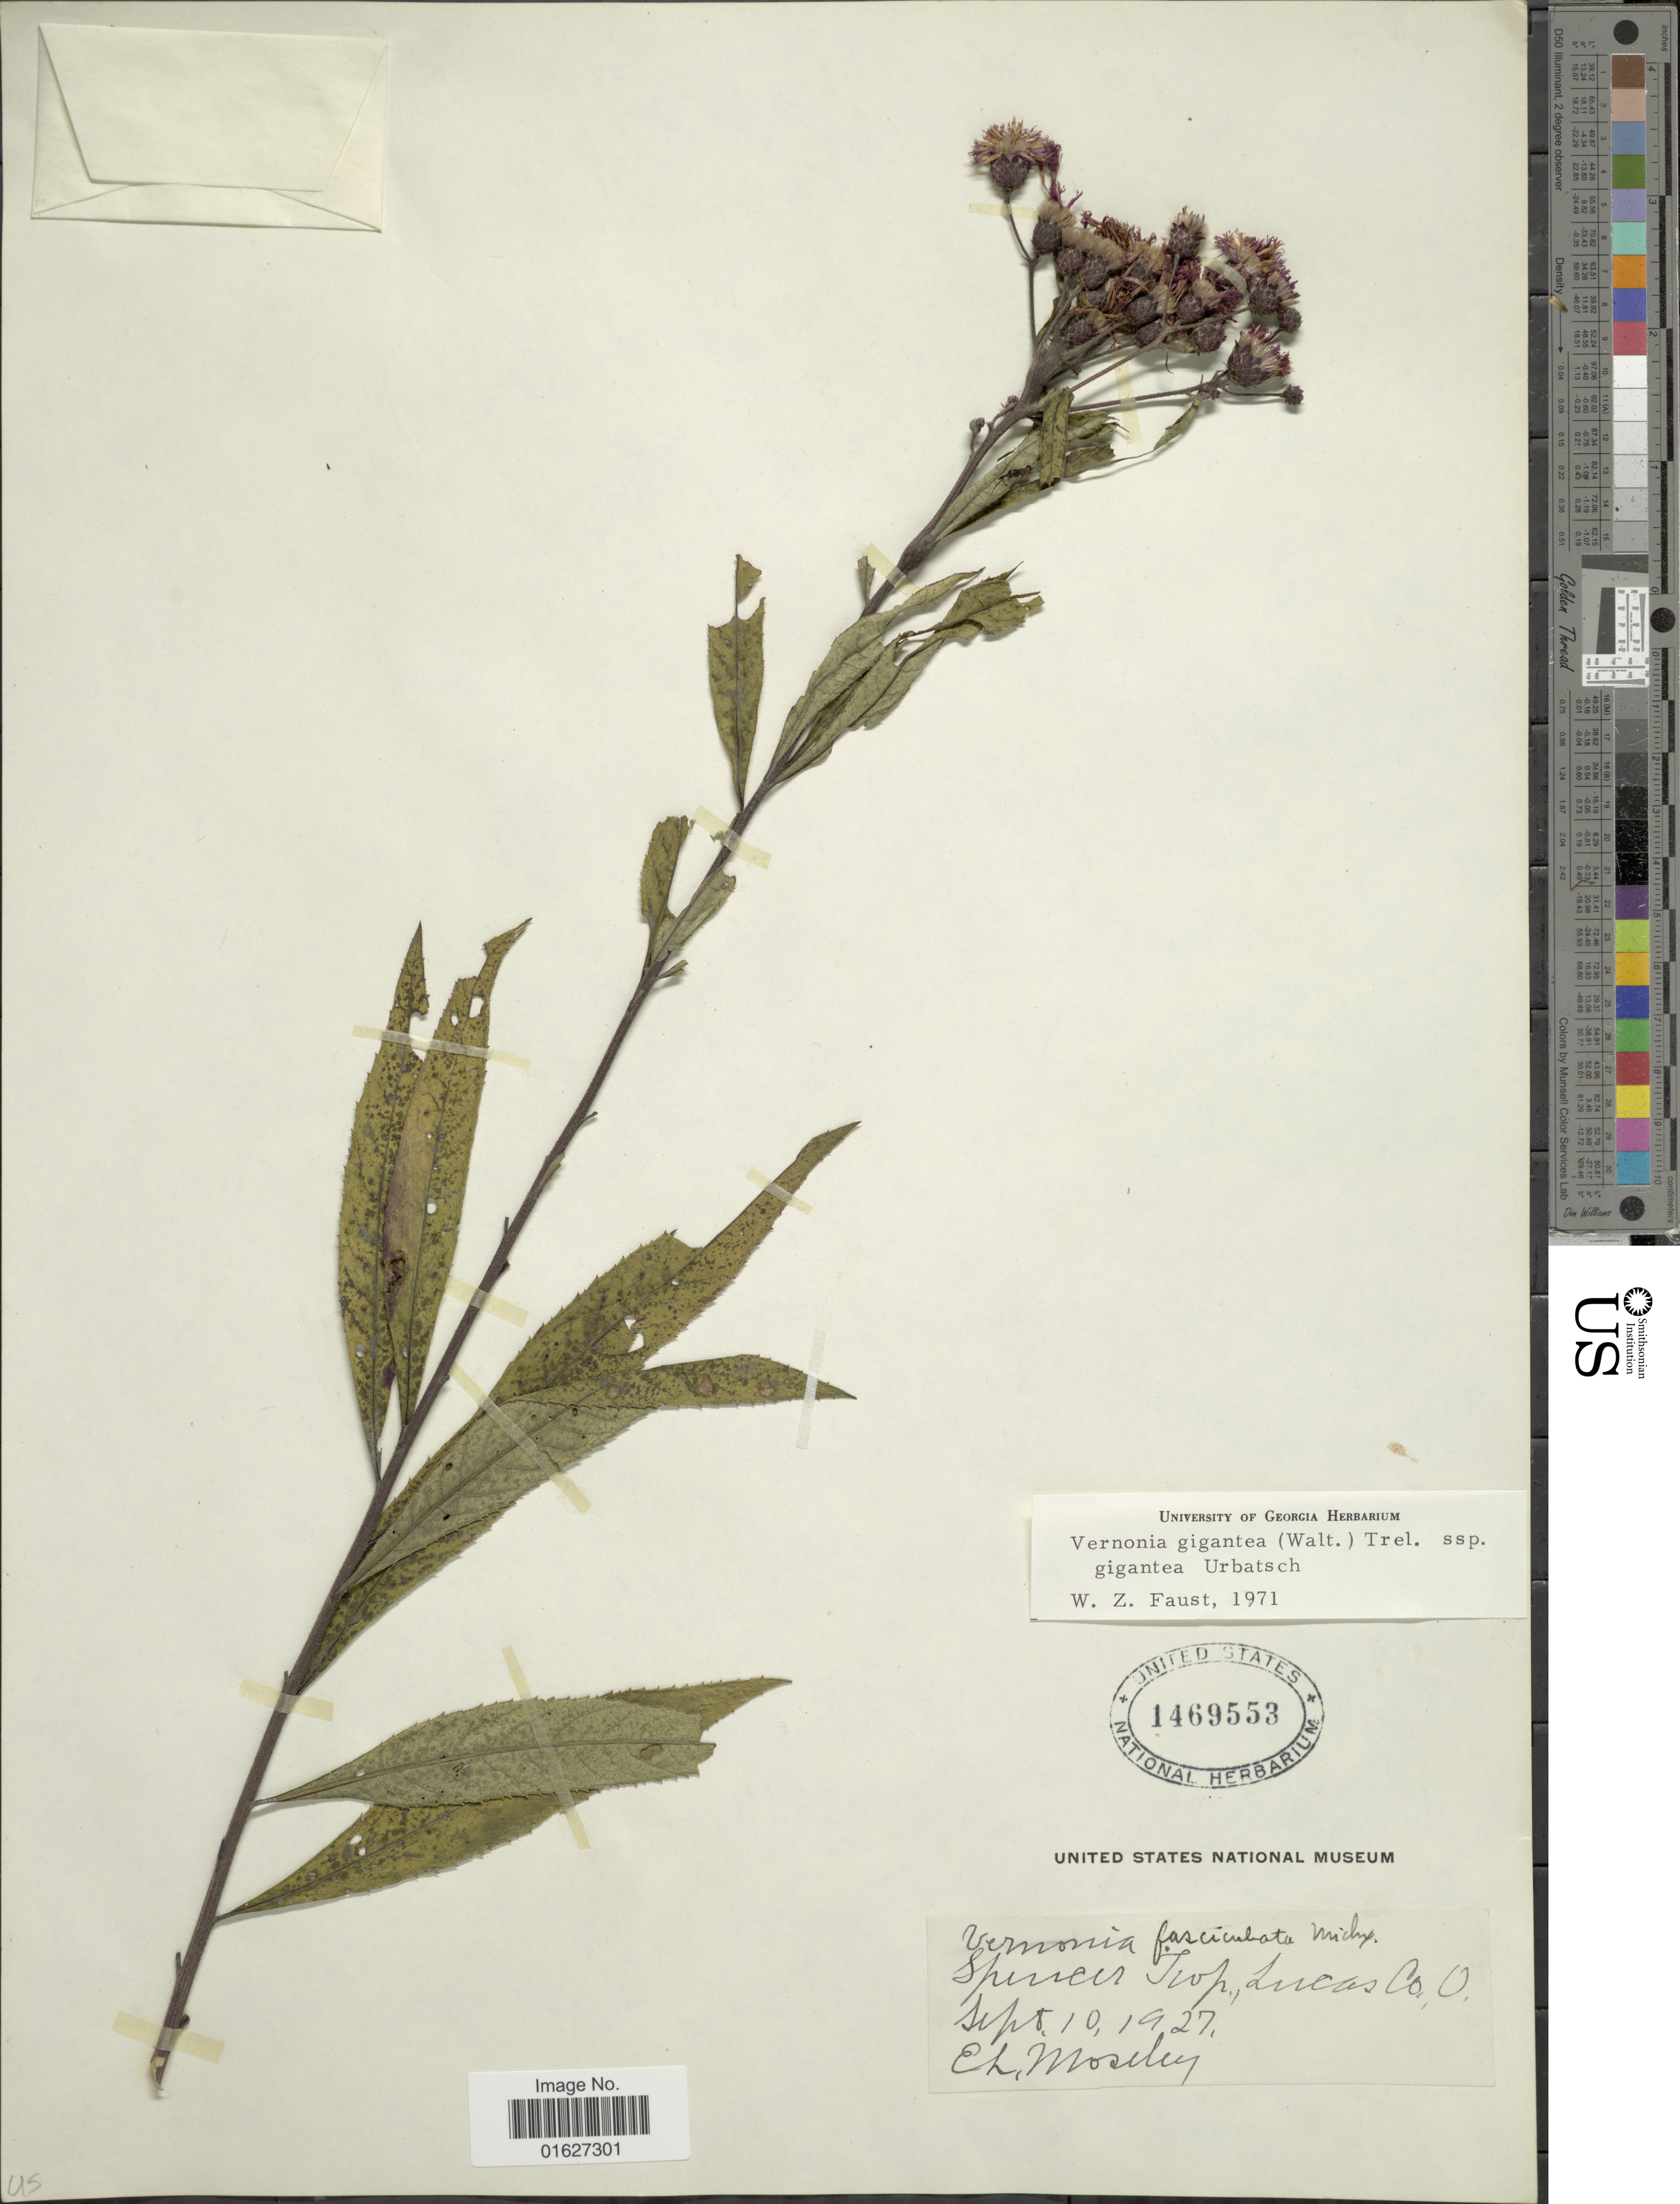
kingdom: Plantae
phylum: Tracheophyta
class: Magnoliopsida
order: Asterales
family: Asteraceae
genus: Vernonia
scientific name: Vernonia gigantea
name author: (Walter) Trel.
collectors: E. Moseley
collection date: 1927-09-10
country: United States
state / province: Ohio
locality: Spincer Trop., Lucas Co.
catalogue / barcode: US 1469553